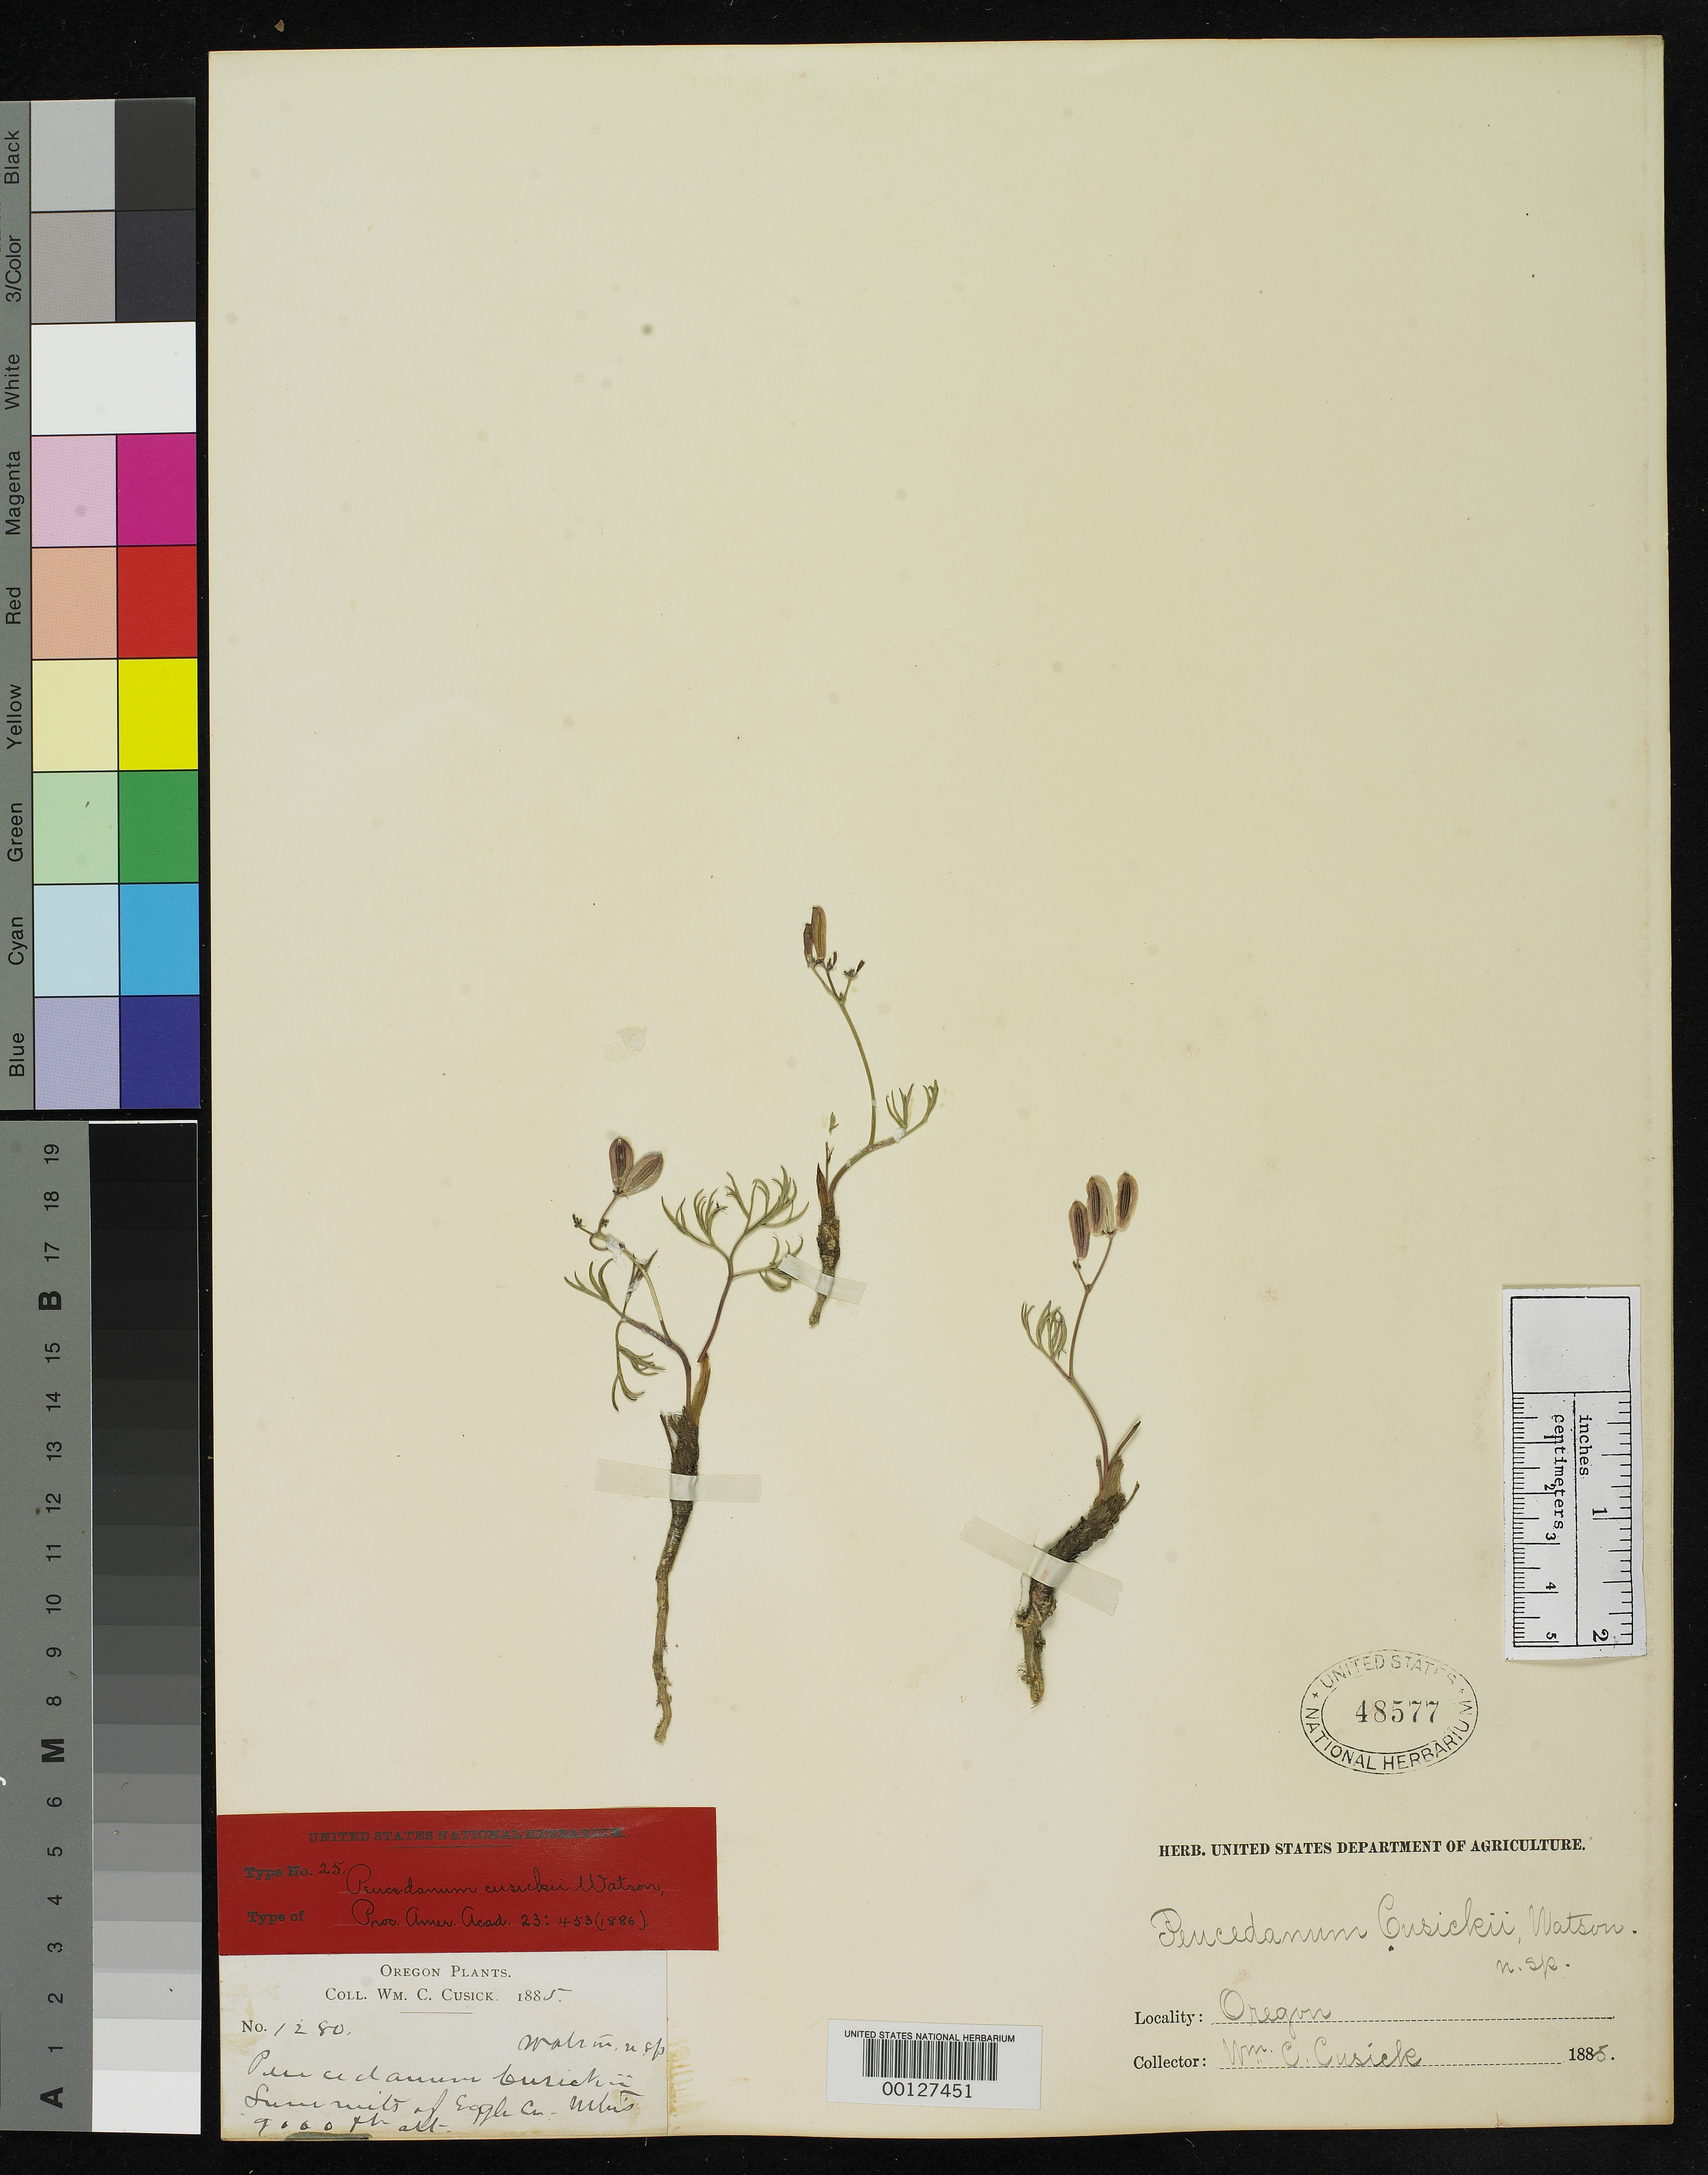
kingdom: Plantae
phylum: Tracheophyta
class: Magnoliopsida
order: Apiales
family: Apiaceae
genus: Peucedanum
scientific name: Peucedanum cusickii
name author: S. Watson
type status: Type Collection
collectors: W. C. Cusick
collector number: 1280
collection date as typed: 1885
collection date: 1885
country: United States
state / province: Oregon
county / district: Union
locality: Summit of Eagle Creek Mountains.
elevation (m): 2134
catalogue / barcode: US 48577